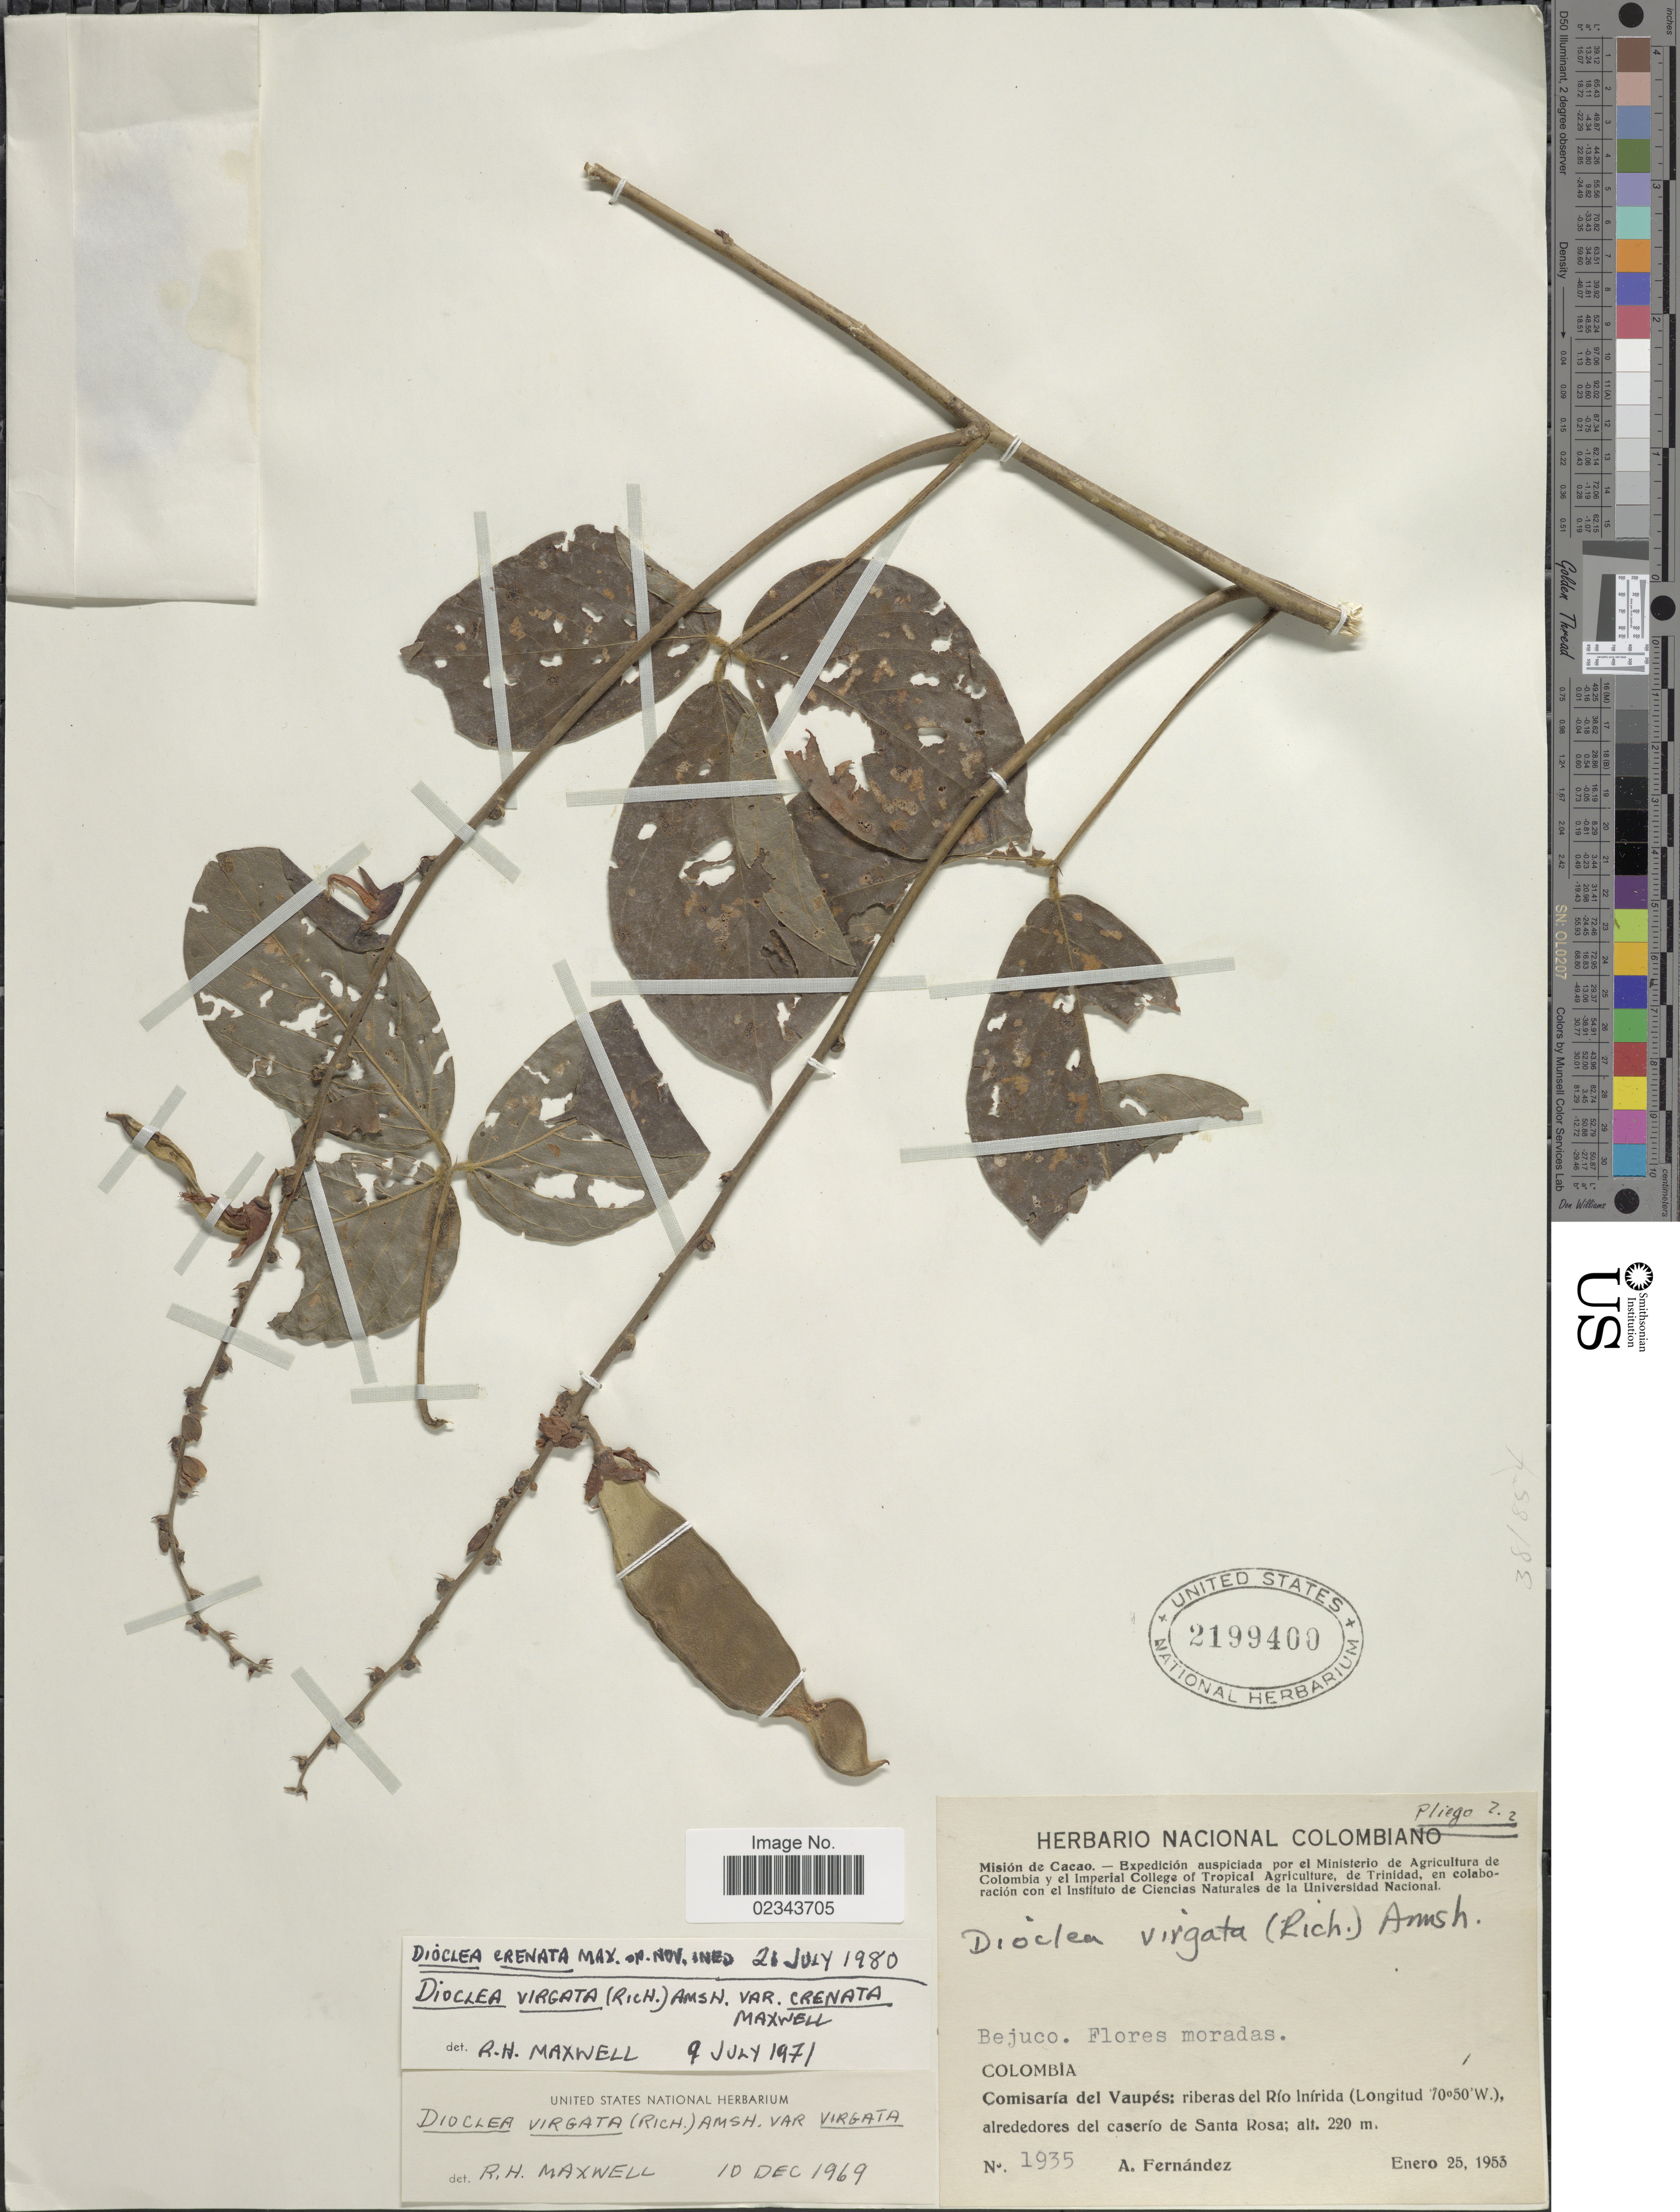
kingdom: Plantae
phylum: Tracheophyta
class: Magnoliopsida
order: Fabales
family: Fabaceae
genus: Dioclea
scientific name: Dioclea virgata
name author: (Rich.) Amshoff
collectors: A. Fernández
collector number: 1935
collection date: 1953-01-25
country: Colombia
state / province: Vaupés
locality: Riberas del Rio Inirida alrededores del caserio de Santa Rosa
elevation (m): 220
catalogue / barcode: US 2199400